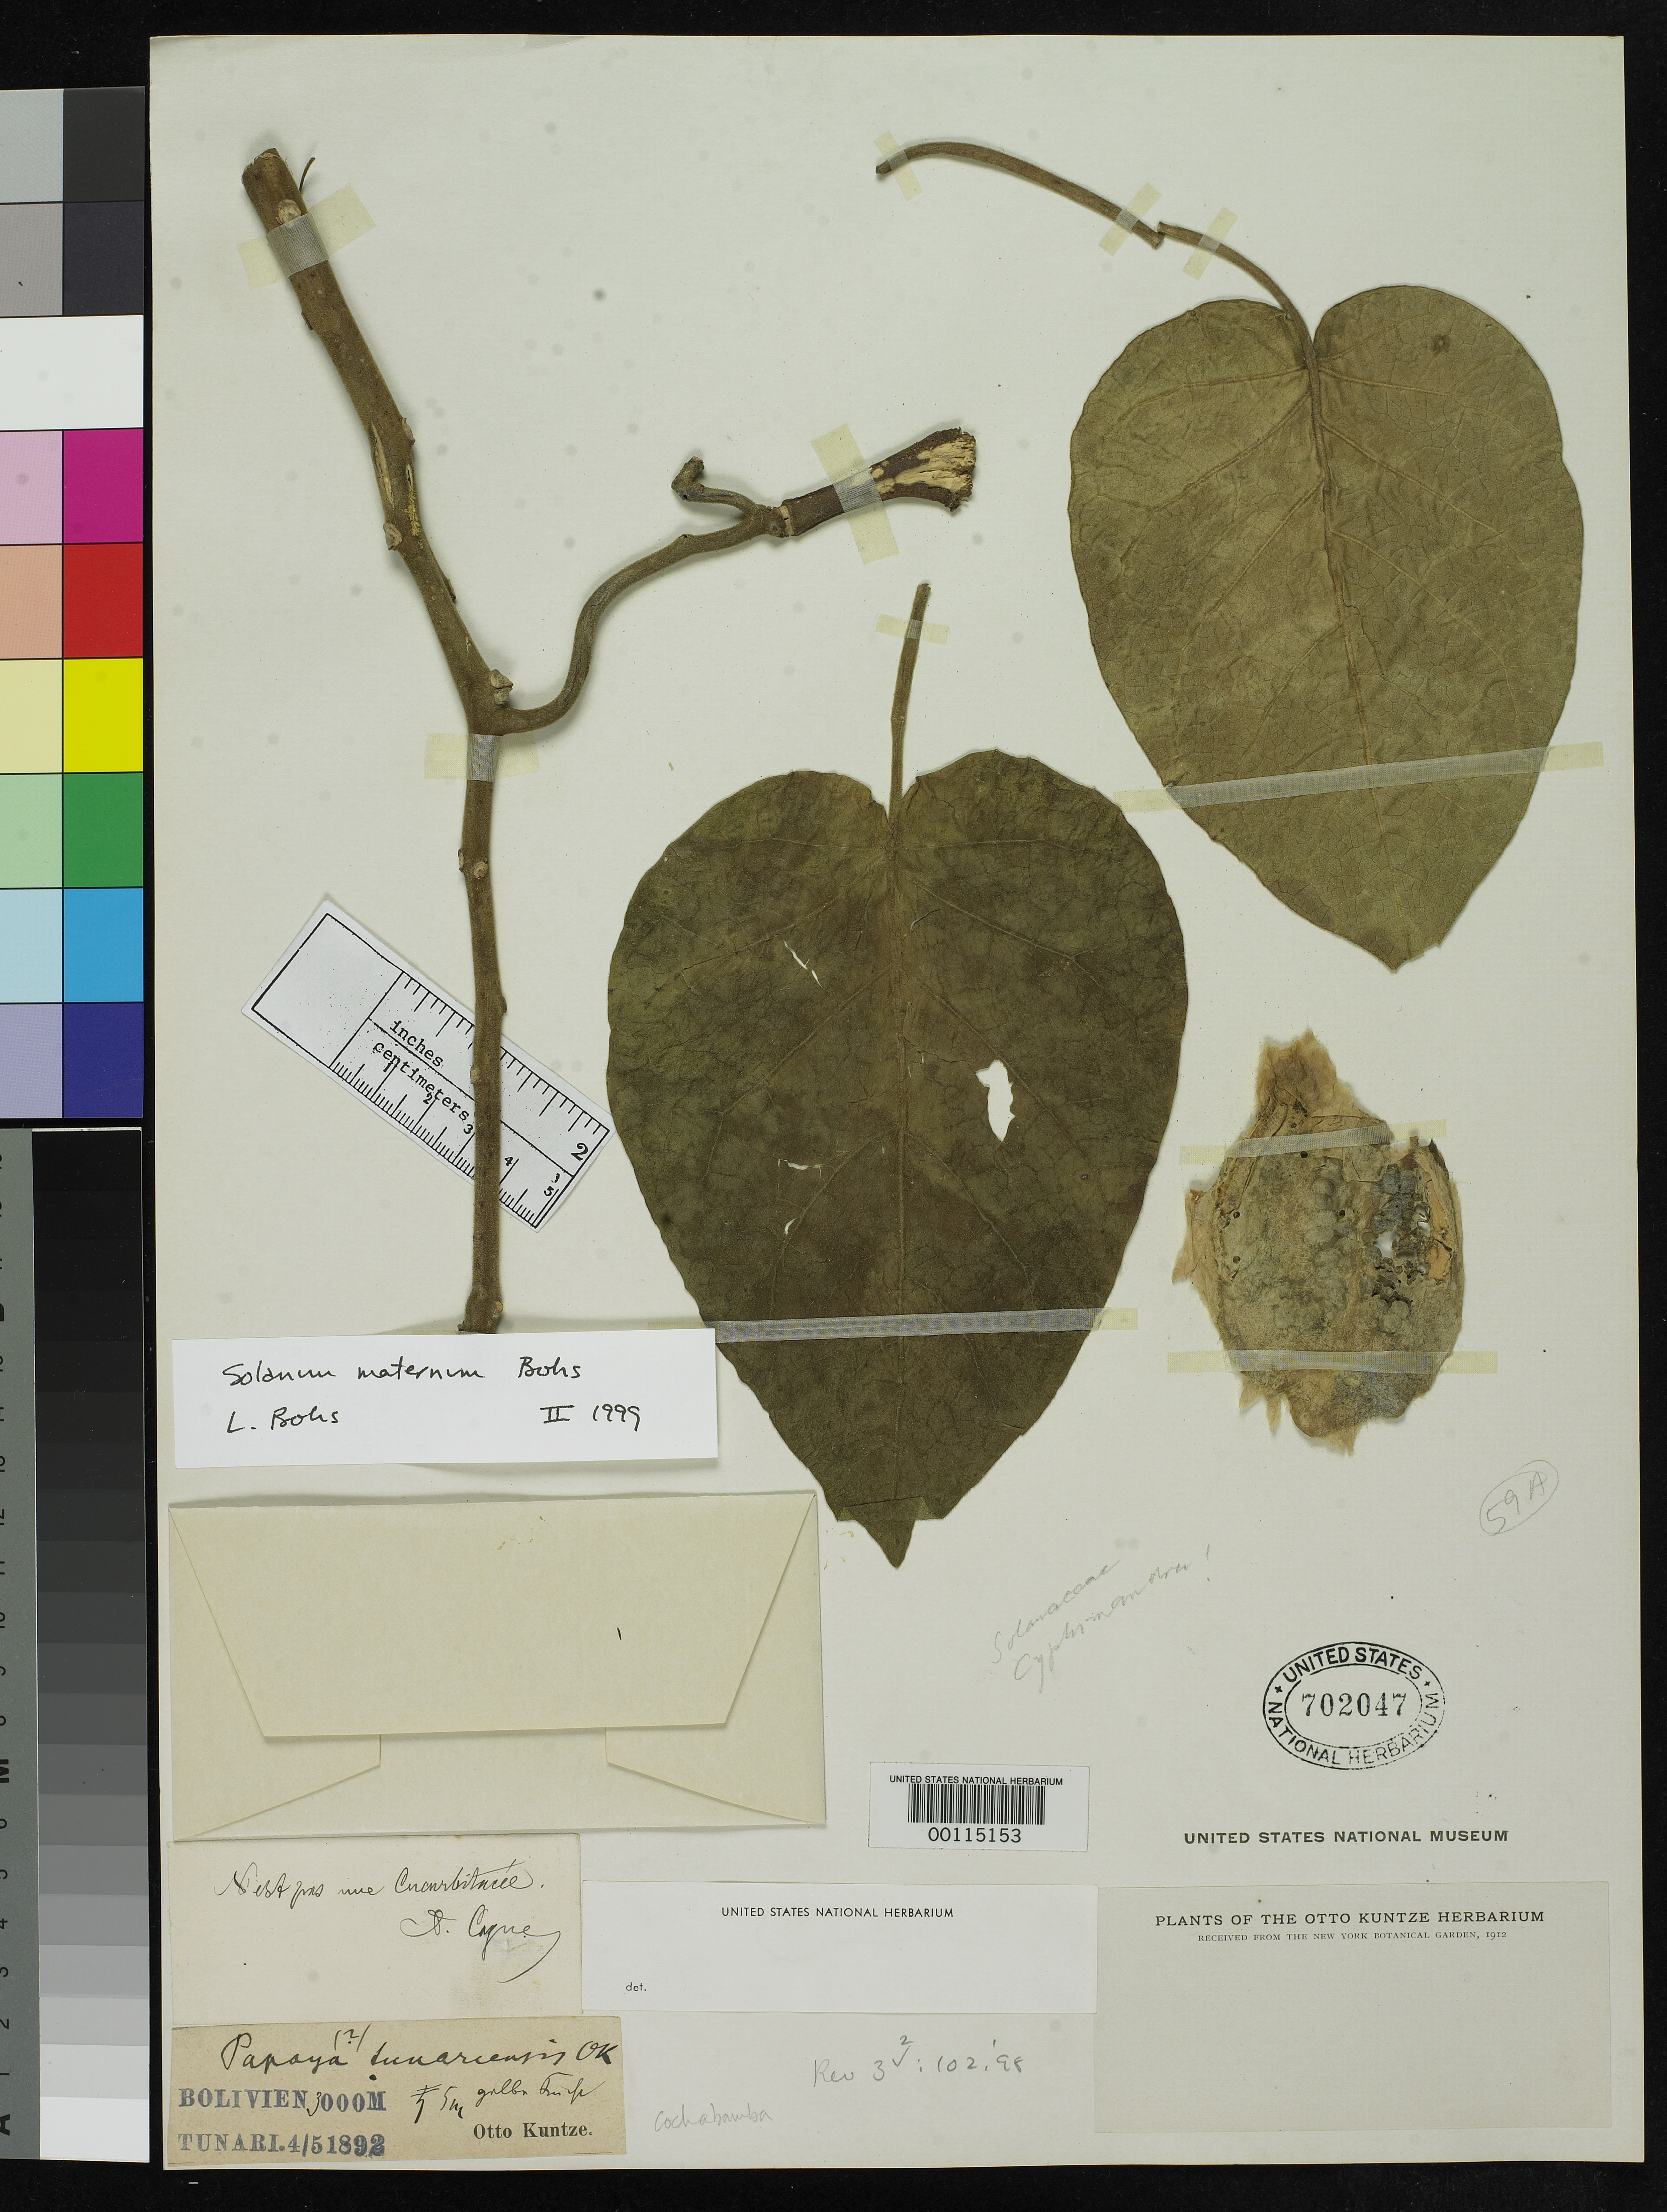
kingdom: Plantae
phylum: Tracheophyta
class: Magnoliopsida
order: Brassicales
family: Caricaceae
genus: Papaya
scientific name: Papaya tunariensis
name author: Kuntze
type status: Type Collection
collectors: C.E.O. Kuntze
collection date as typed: May 1892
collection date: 1892-05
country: Bolivia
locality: Tunari.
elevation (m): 3000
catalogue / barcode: US 702047